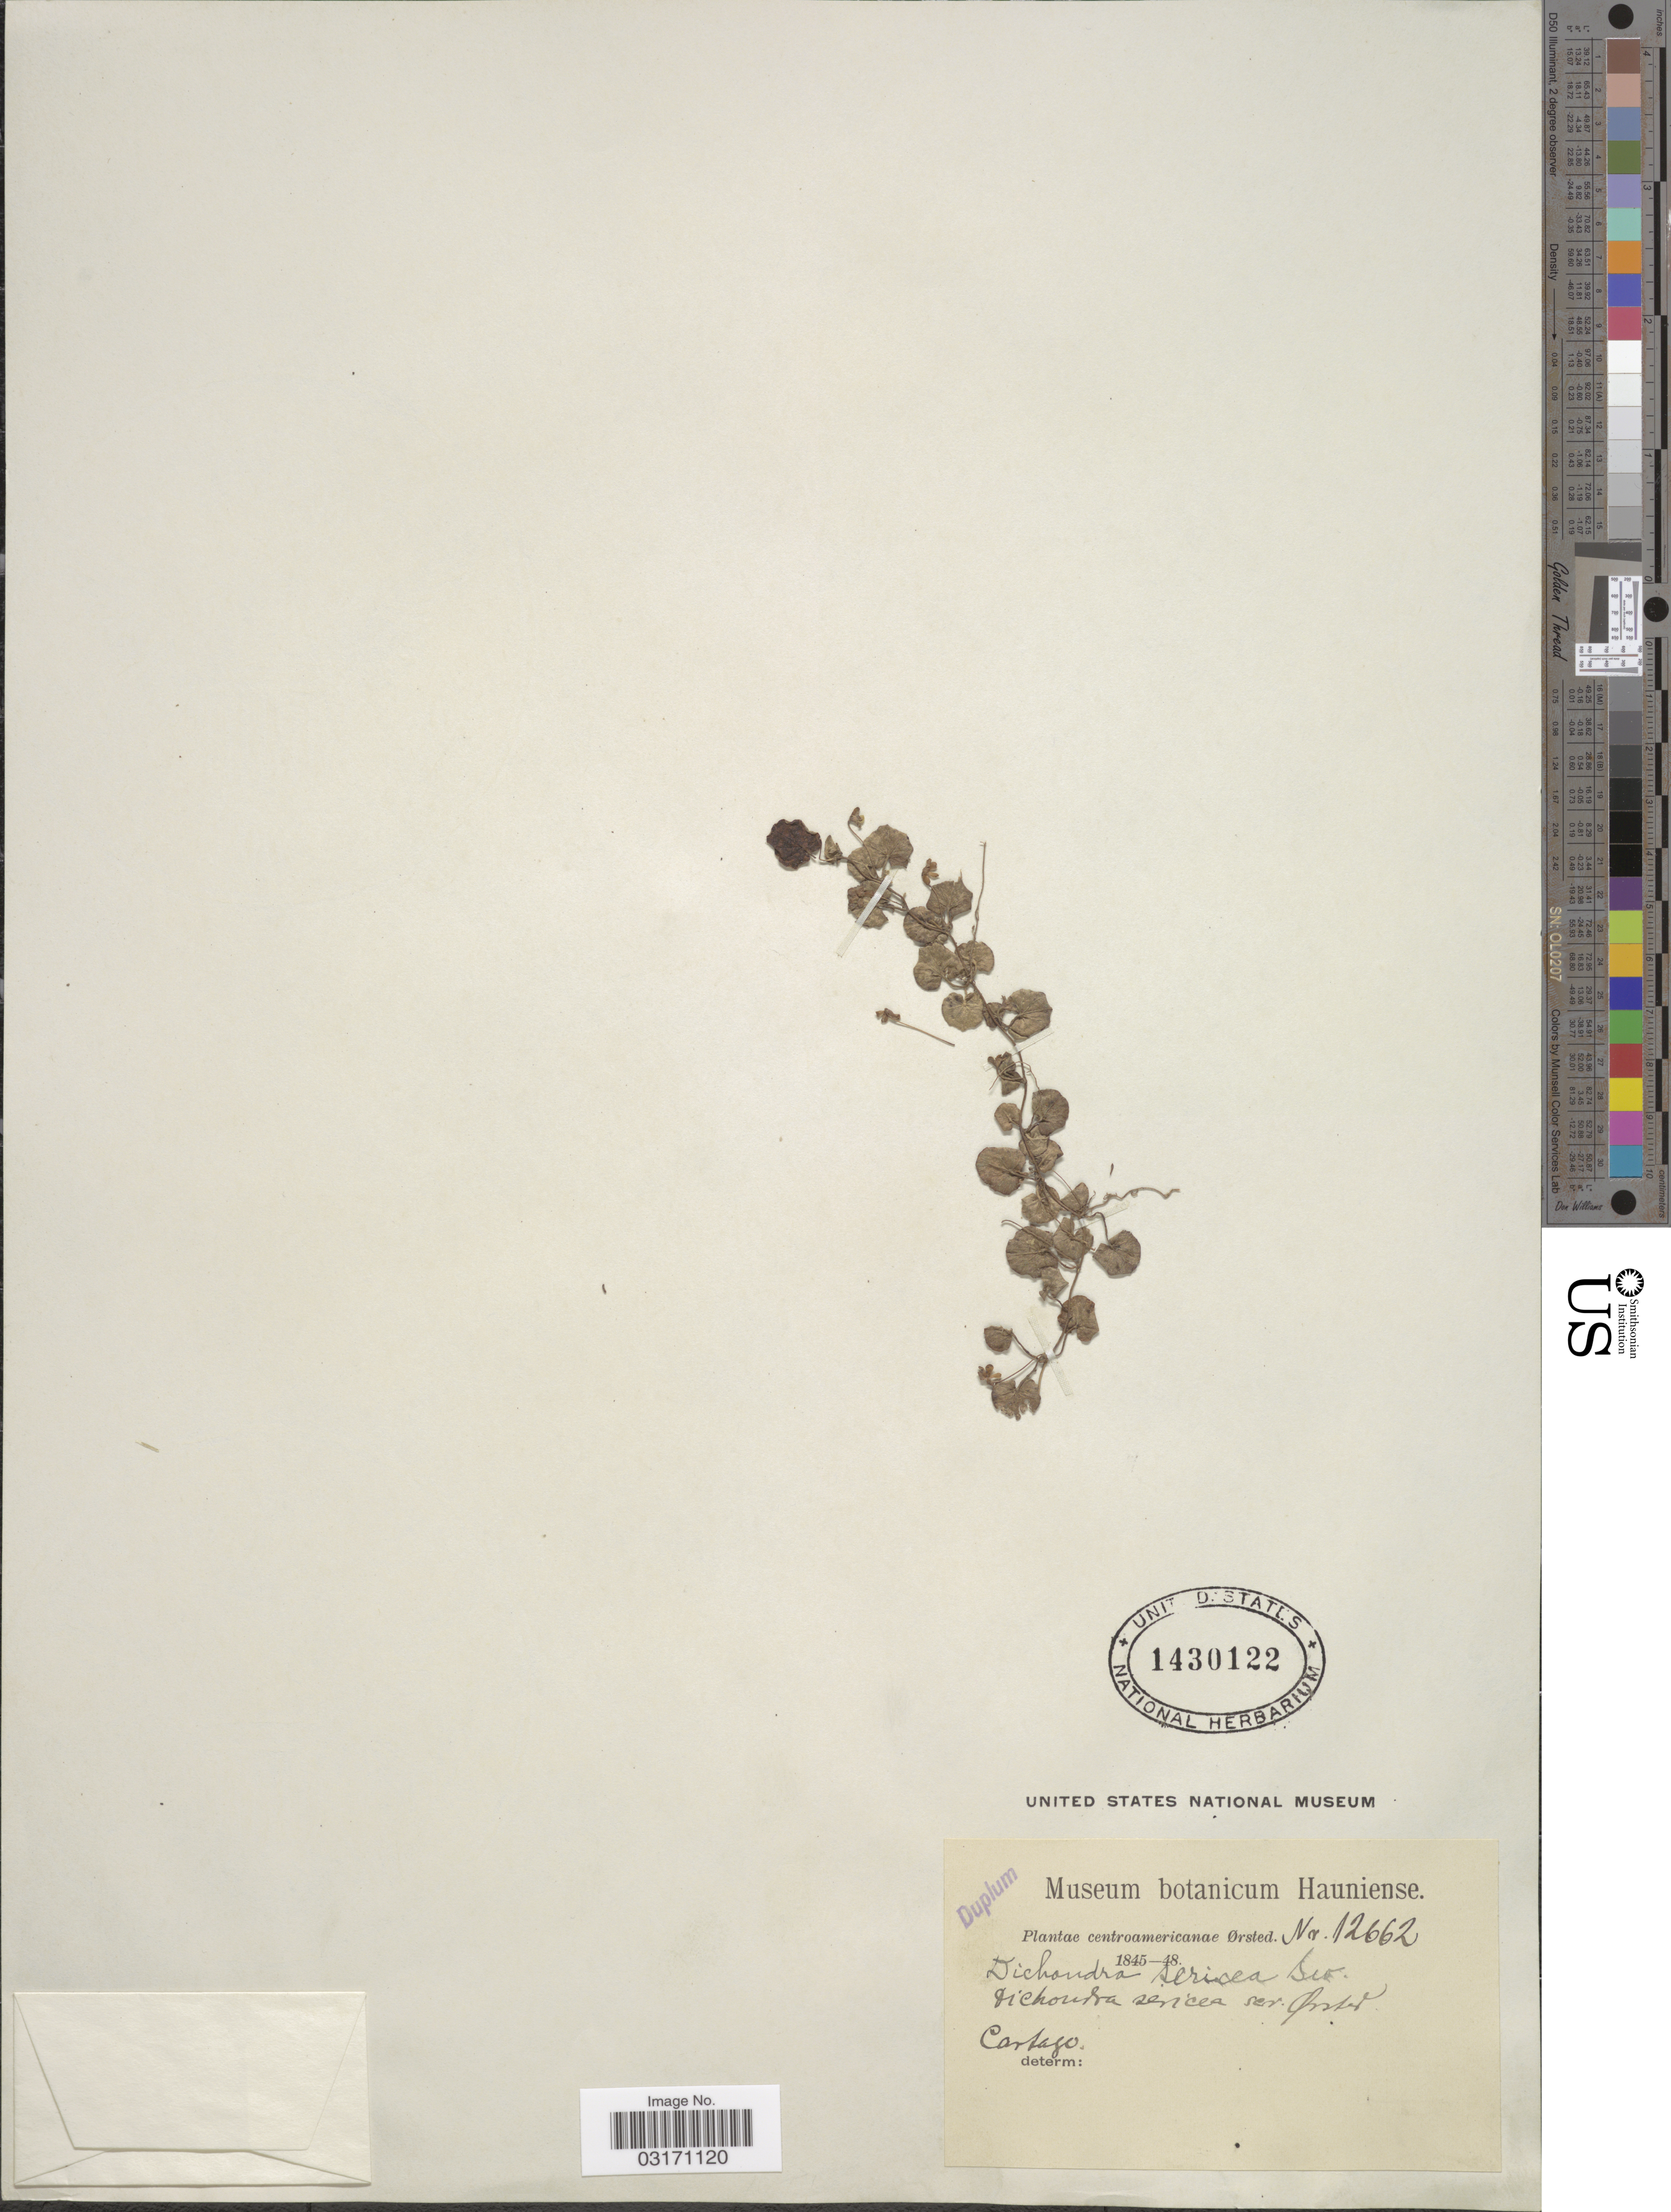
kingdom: Plantae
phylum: Tracheophyta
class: Magnoliopsida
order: Solanales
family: Convolvulaceae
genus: Dichondra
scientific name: Dichondra sericea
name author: Sw.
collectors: Ørsted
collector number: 12662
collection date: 1845/1848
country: Costa Rica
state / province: Cartago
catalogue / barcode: US 1430122